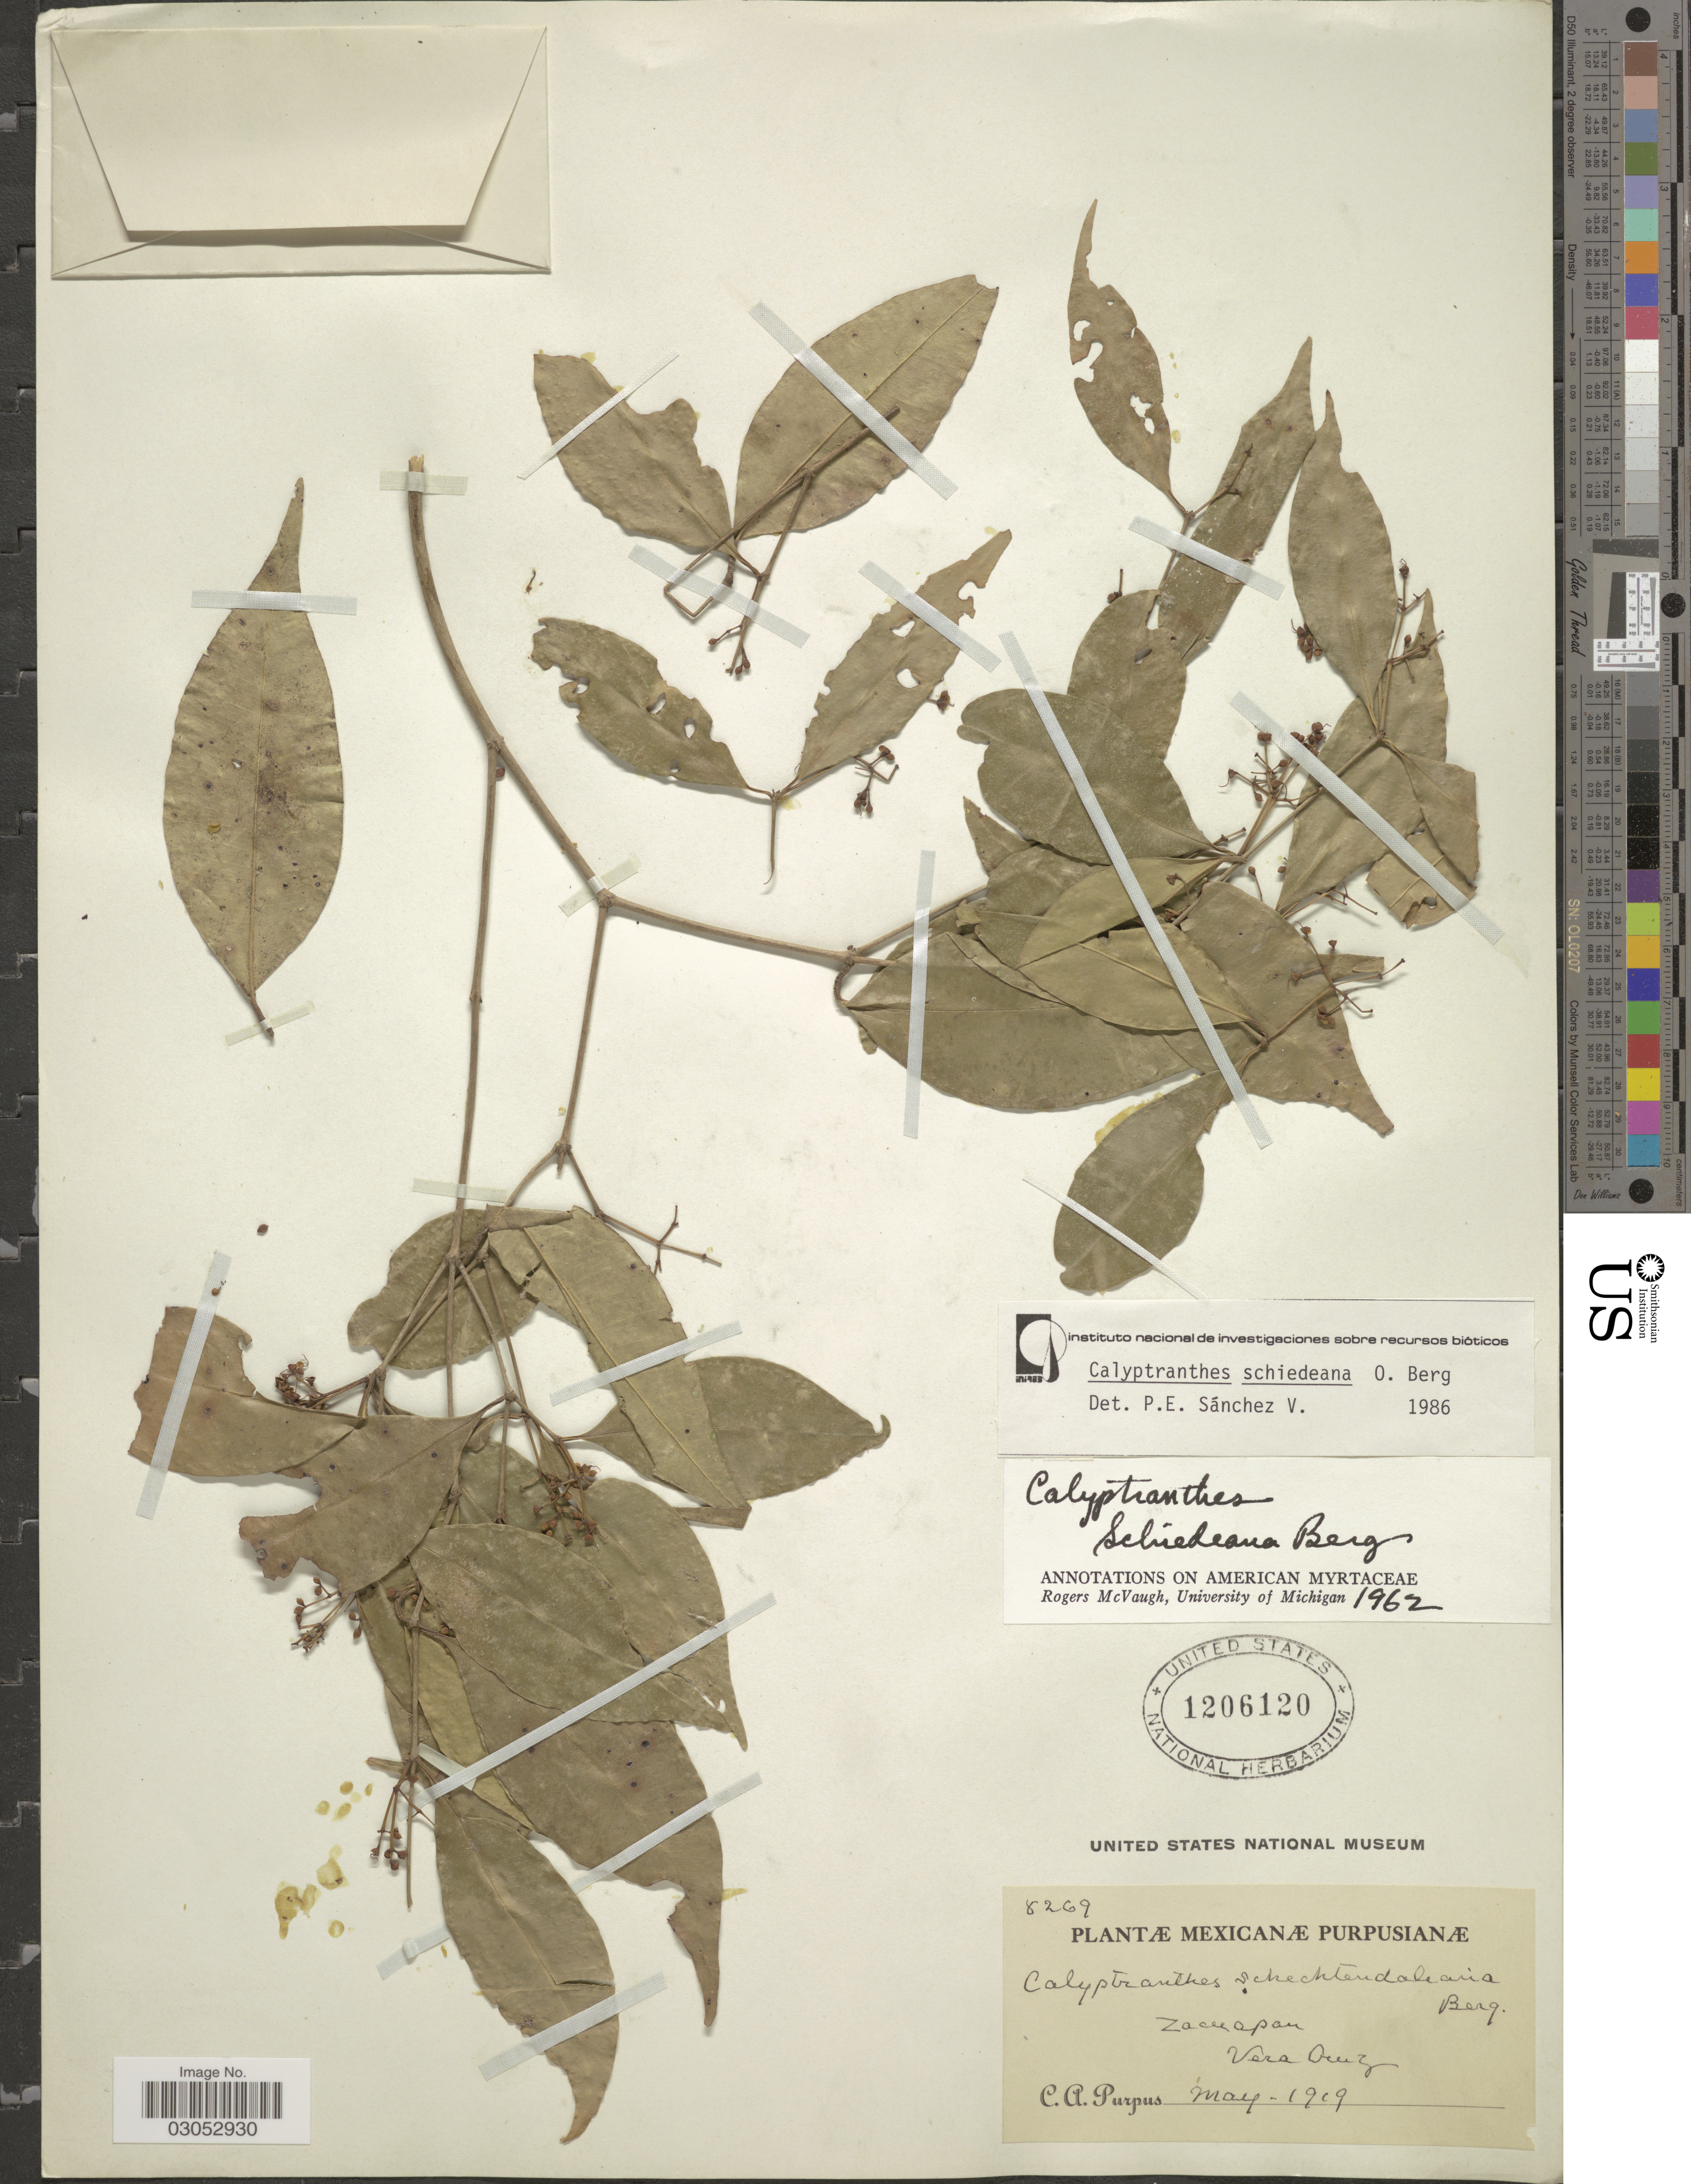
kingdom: Plantae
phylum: Tracheophyta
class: Magnoliopsida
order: Myrtales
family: Myrtaceae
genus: Myrcia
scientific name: Myrcia schiedeana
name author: (O. Berg) A.R. Lourenço & Sánchez-Cháv.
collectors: C. A. Purpus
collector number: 8269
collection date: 1919-05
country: Mexico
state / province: Veracruz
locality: Zacuapan, Vera Cruz.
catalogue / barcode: US 1206120